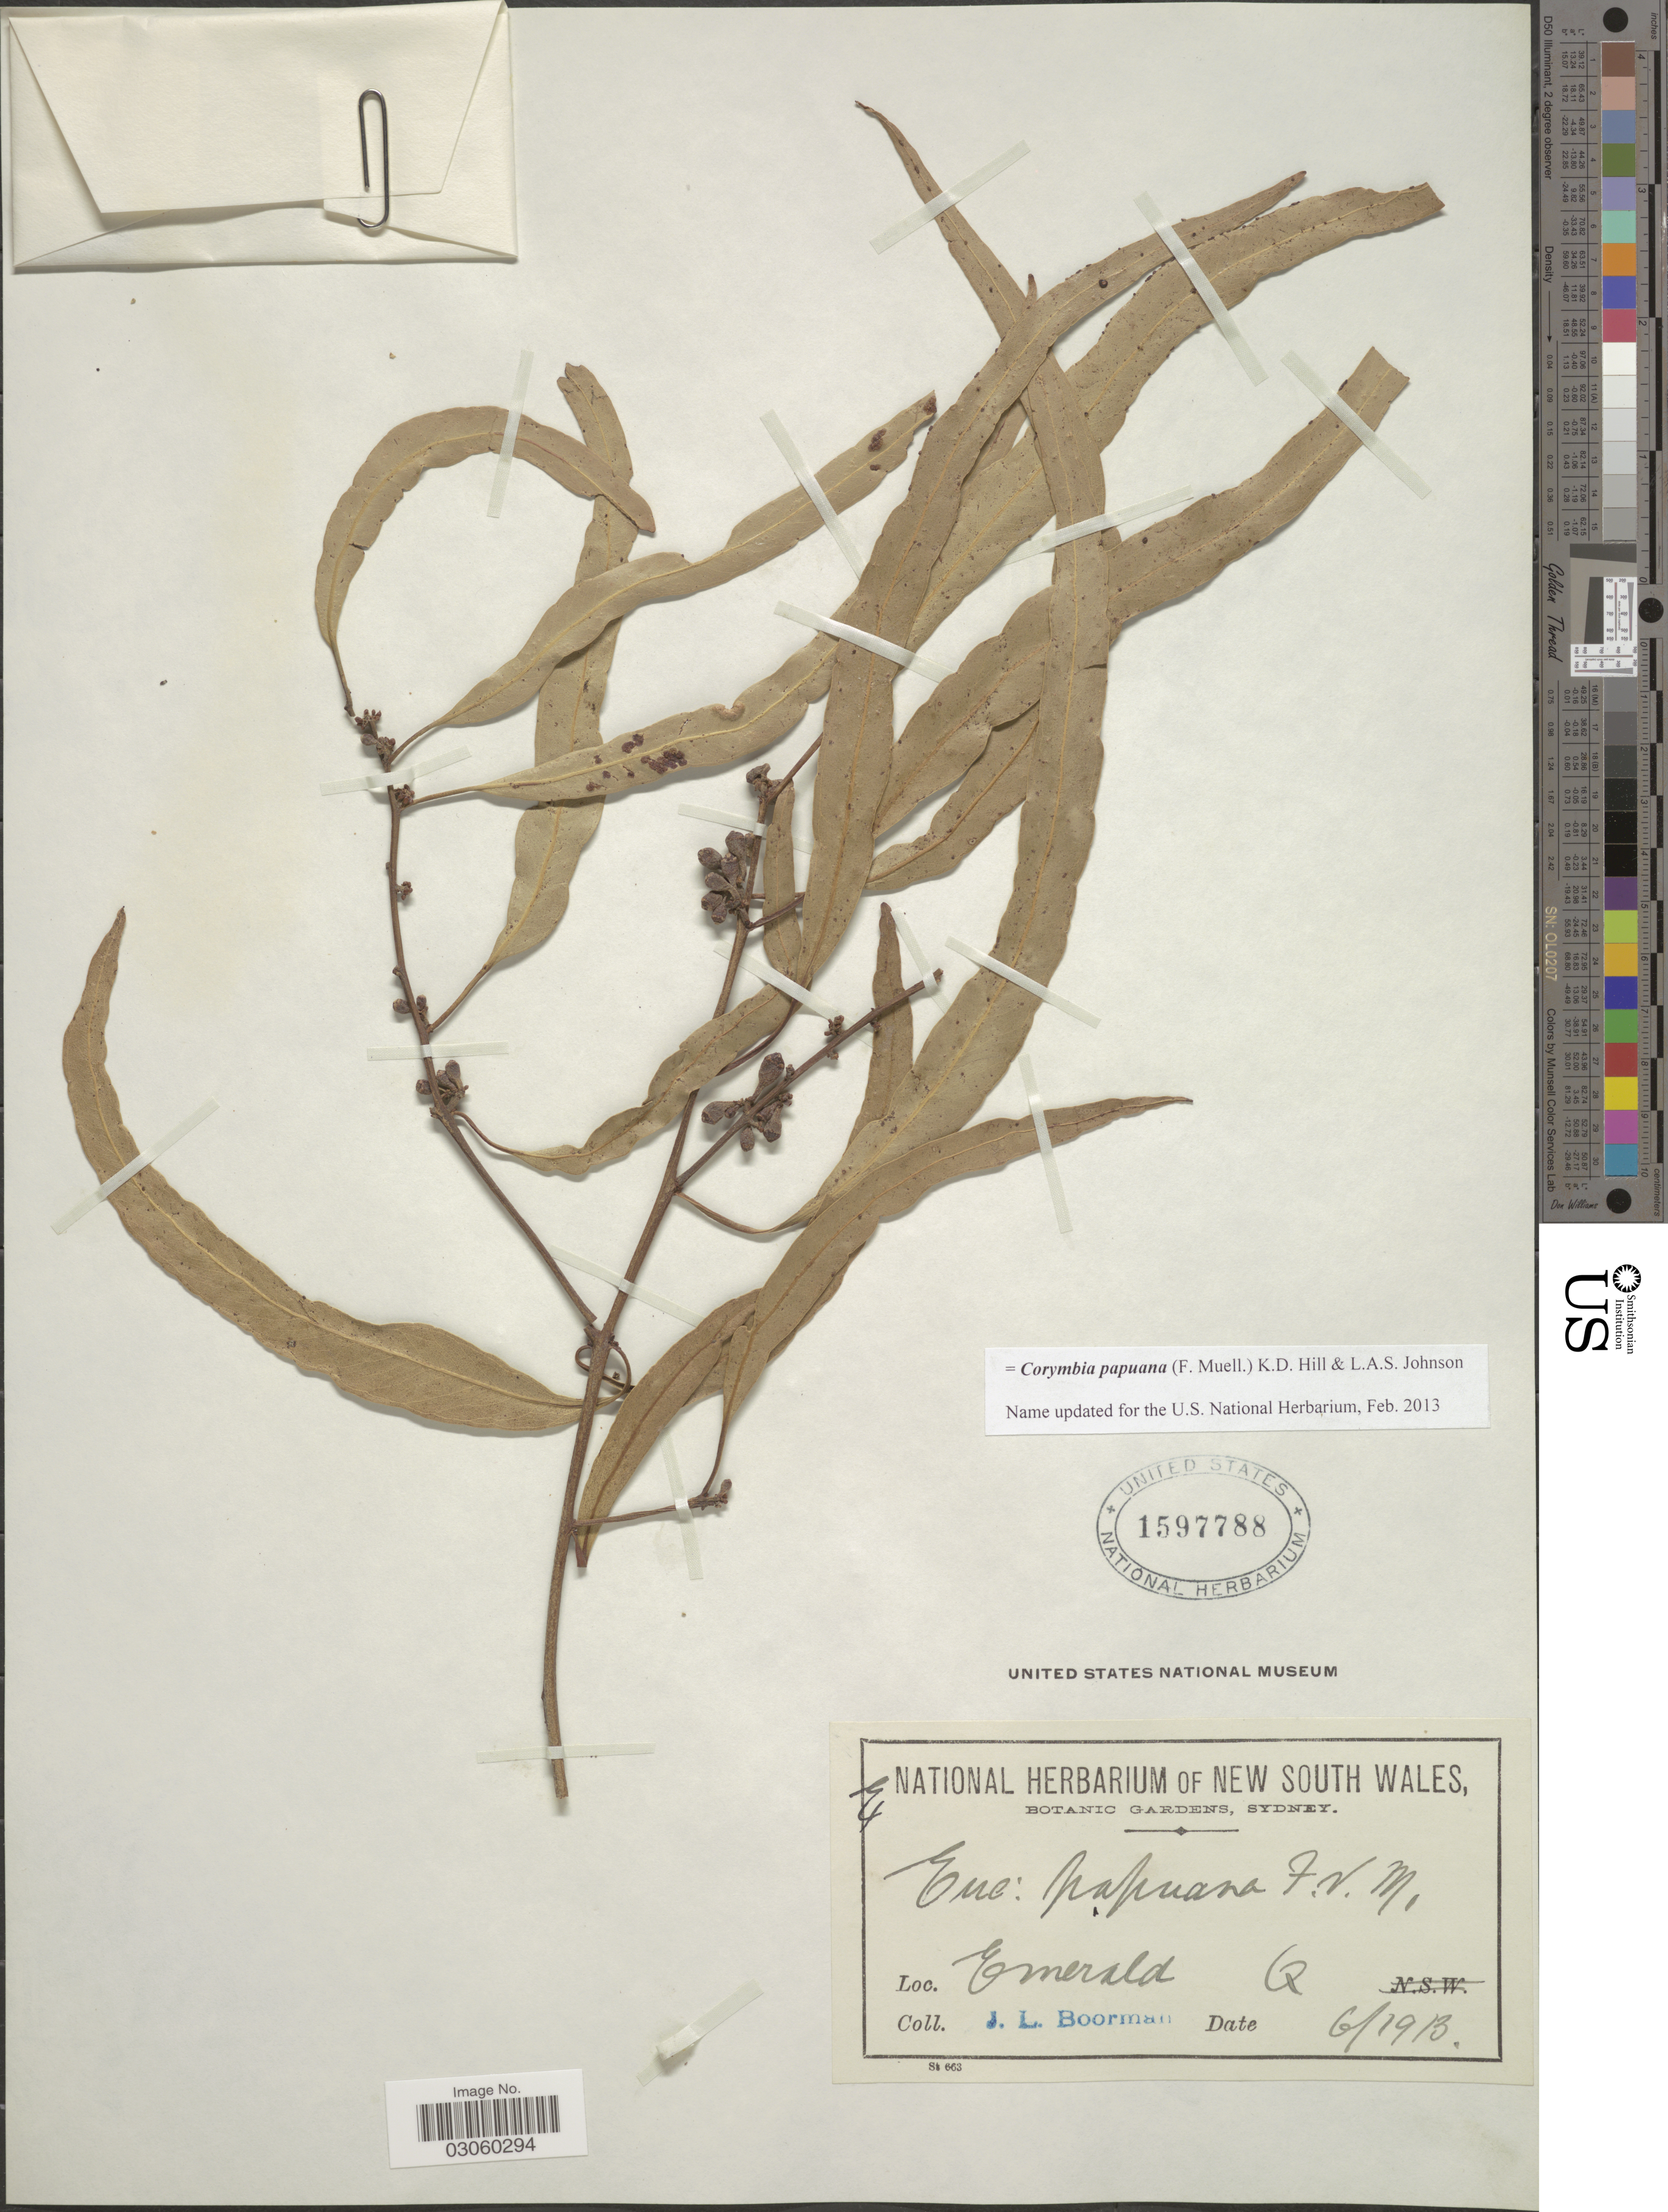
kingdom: Plantae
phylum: Tracheophyta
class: Magnoliopsida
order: Myrtales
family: Myrtaceae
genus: Corymbia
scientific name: Corymbia papuana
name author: (F. Muell.) K.D. Hill & L.A.S. Johnson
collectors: J. Boorman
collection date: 1913-06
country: Australia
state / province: Queensland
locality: Emerald Q.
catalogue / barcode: US 1597788